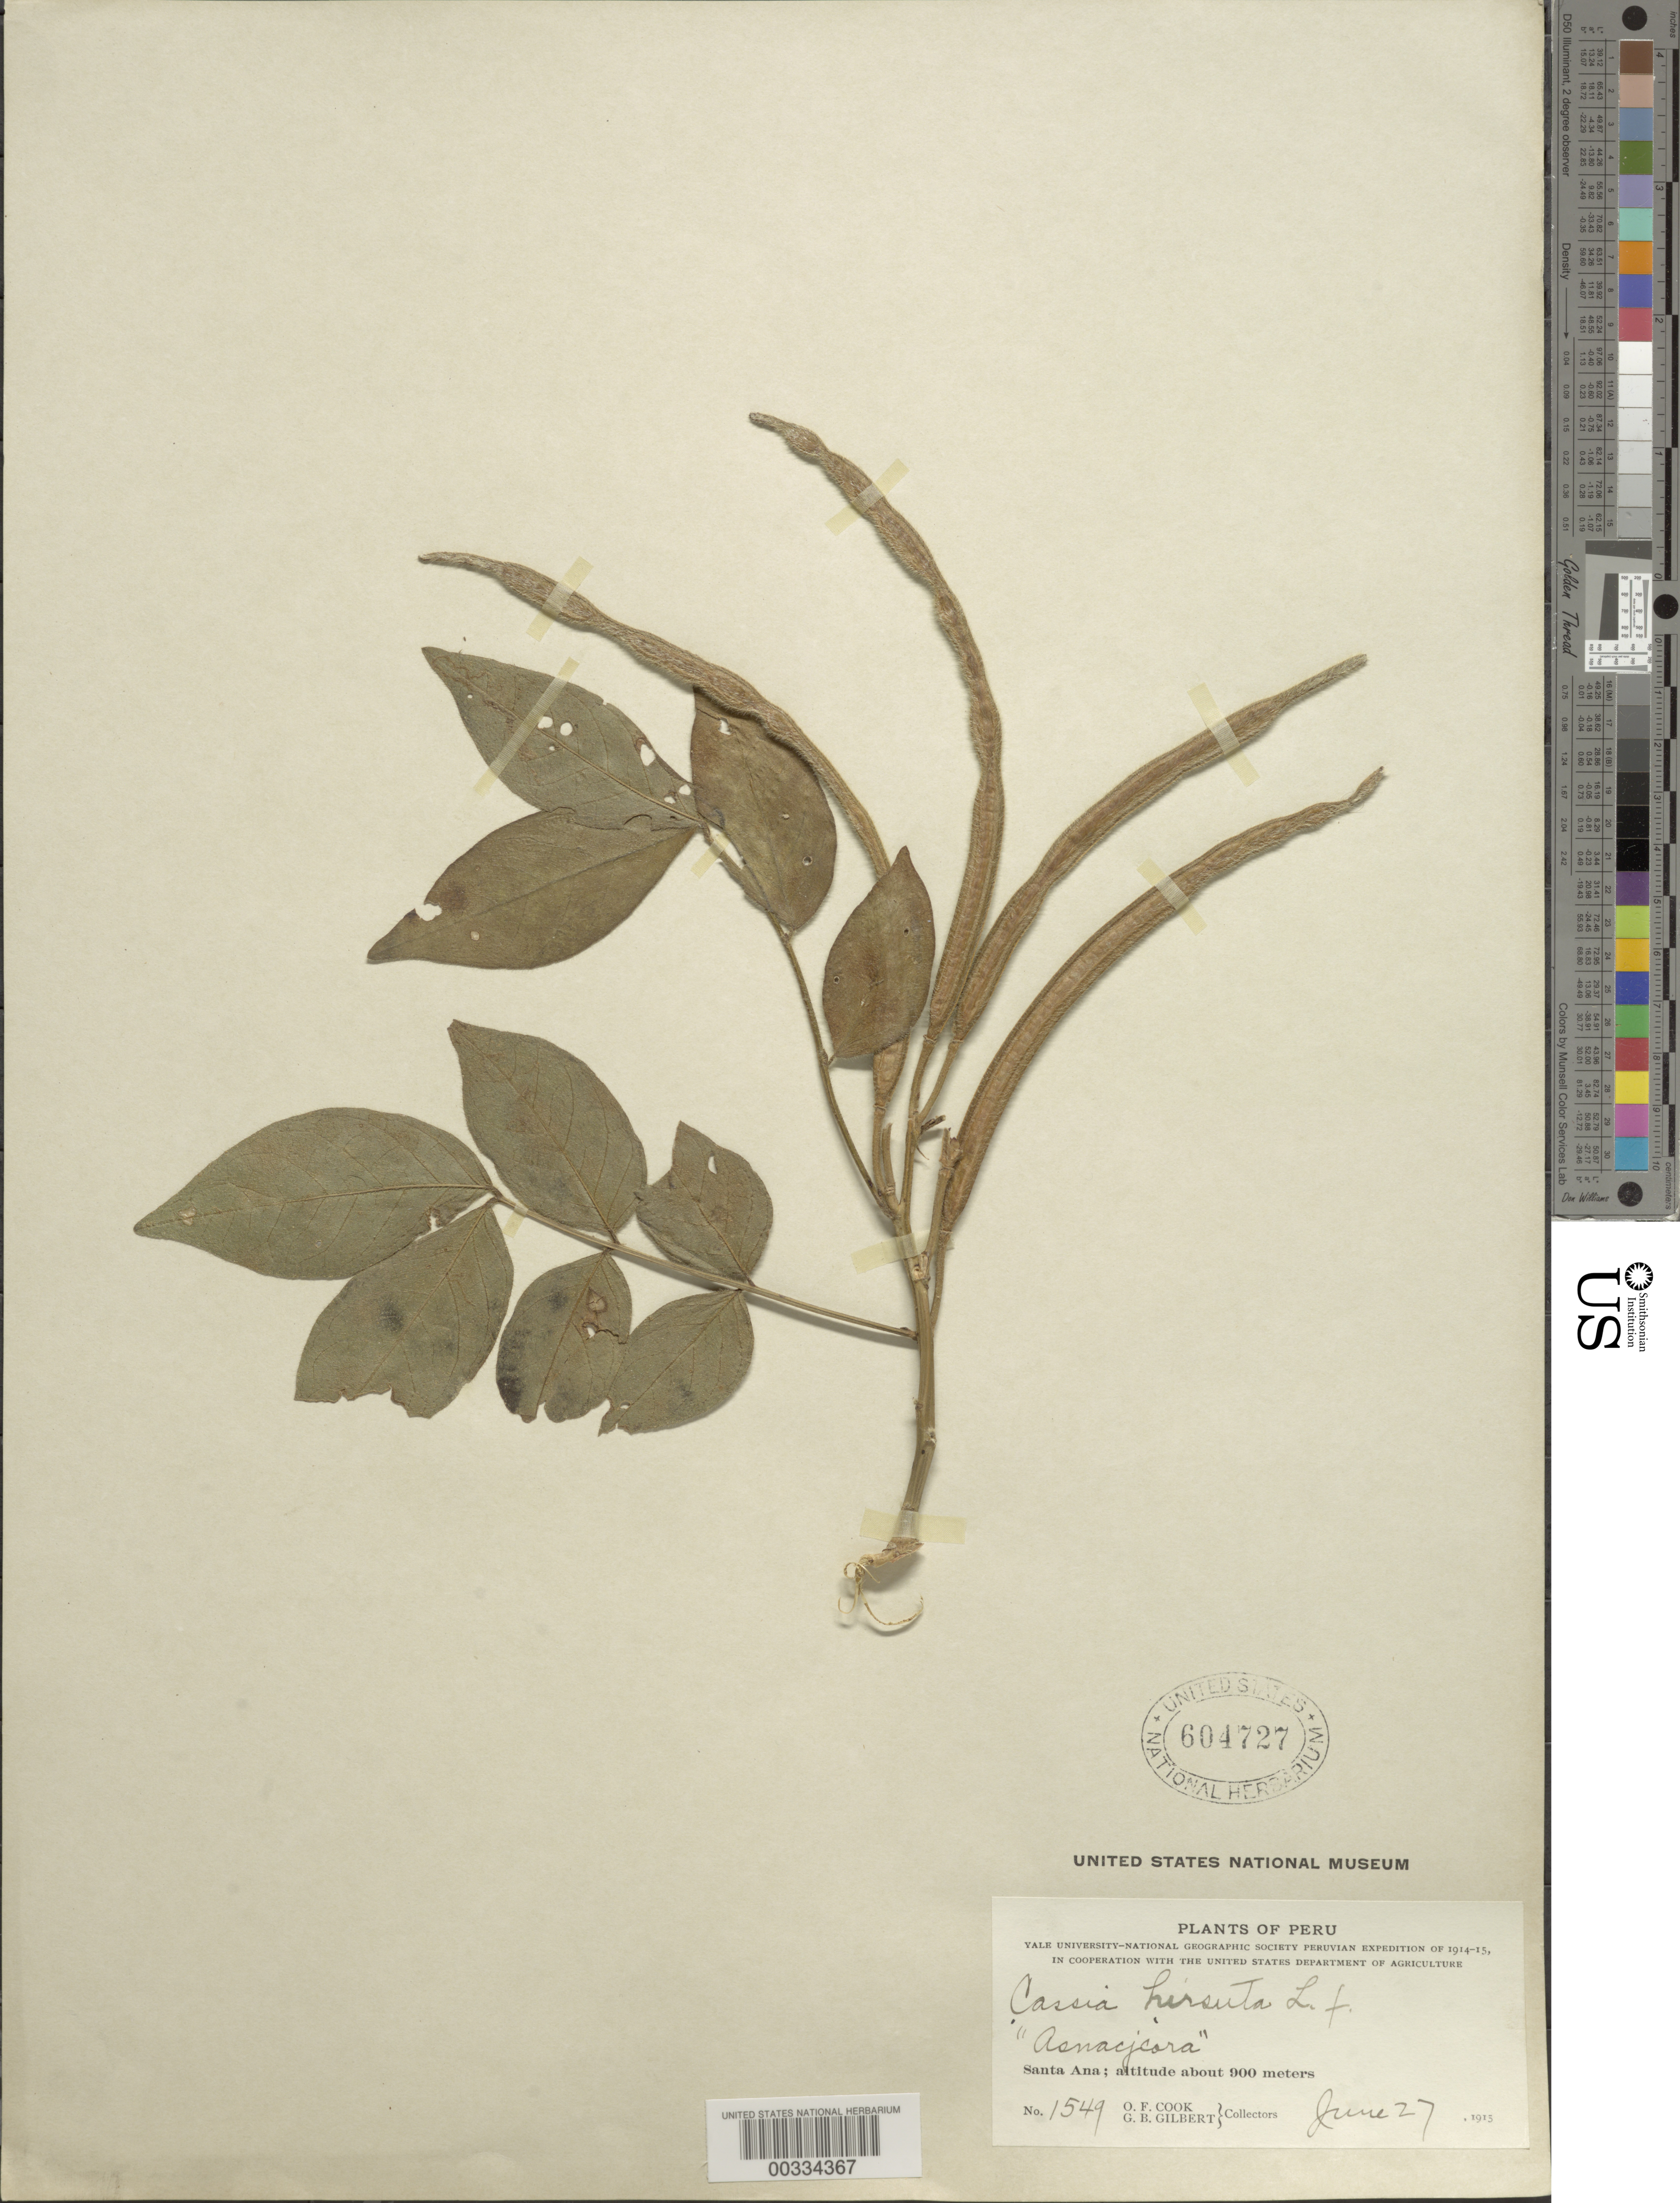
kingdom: Plantae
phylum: Tracheophyta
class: Magnoliopsida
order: Fabales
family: Fabaceae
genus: Senna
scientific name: Senna hirsuta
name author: (L.) H.S. Irwin & Barneby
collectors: O. F. Cook & G. B. Gilbert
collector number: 1549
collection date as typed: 27 Jun 1915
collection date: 1915-06-27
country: Peru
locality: Santa Ana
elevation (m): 900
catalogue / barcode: US 604727